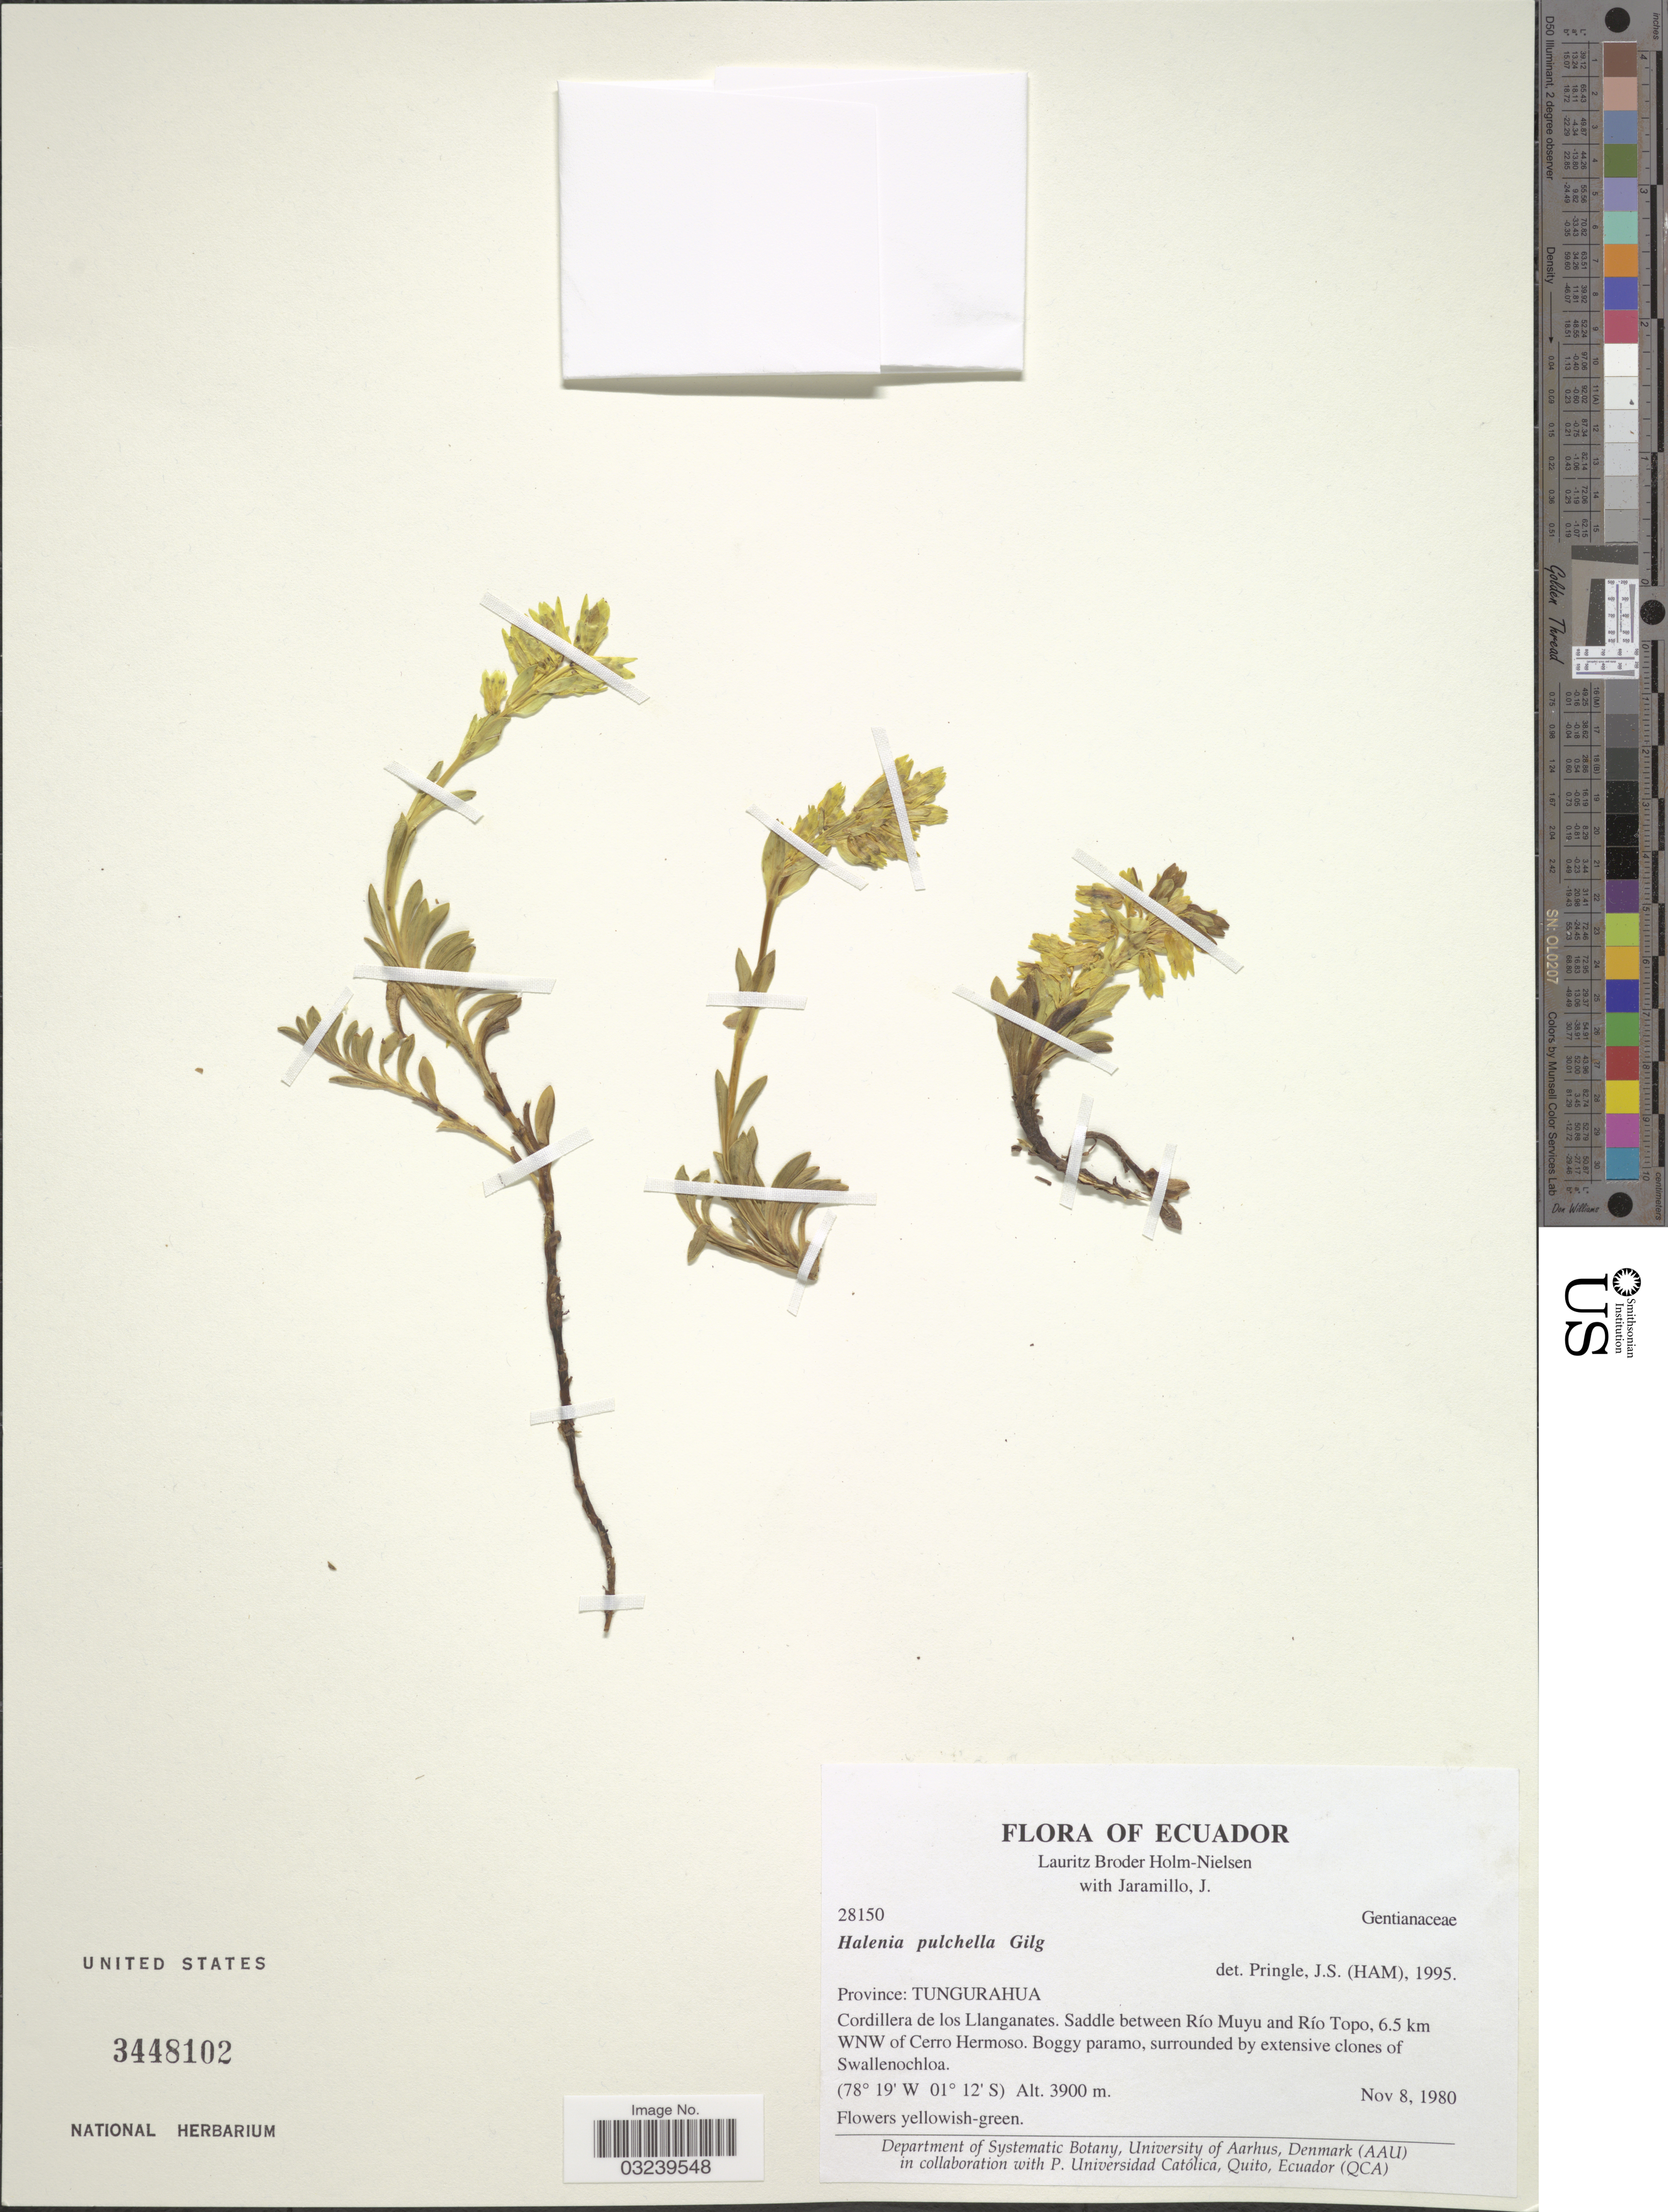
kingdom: Plantae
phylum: Tracheophyta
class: Magnoliopsida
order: Gentianales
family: Gentianaceae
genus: Halenia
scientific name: Halenia pulchella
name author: Gilg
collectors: L. B. Holm-Nielsen & J. Jaramillo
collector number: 28150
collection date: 1980-11-08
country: Ecuador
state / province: Tungurahua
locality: Cordillera de los Llanganates, Saddle between Río Muyu and Río Topo, 6.5 km WNW of Cerro Hermoso.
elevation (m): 3900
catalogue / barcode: US 3448102